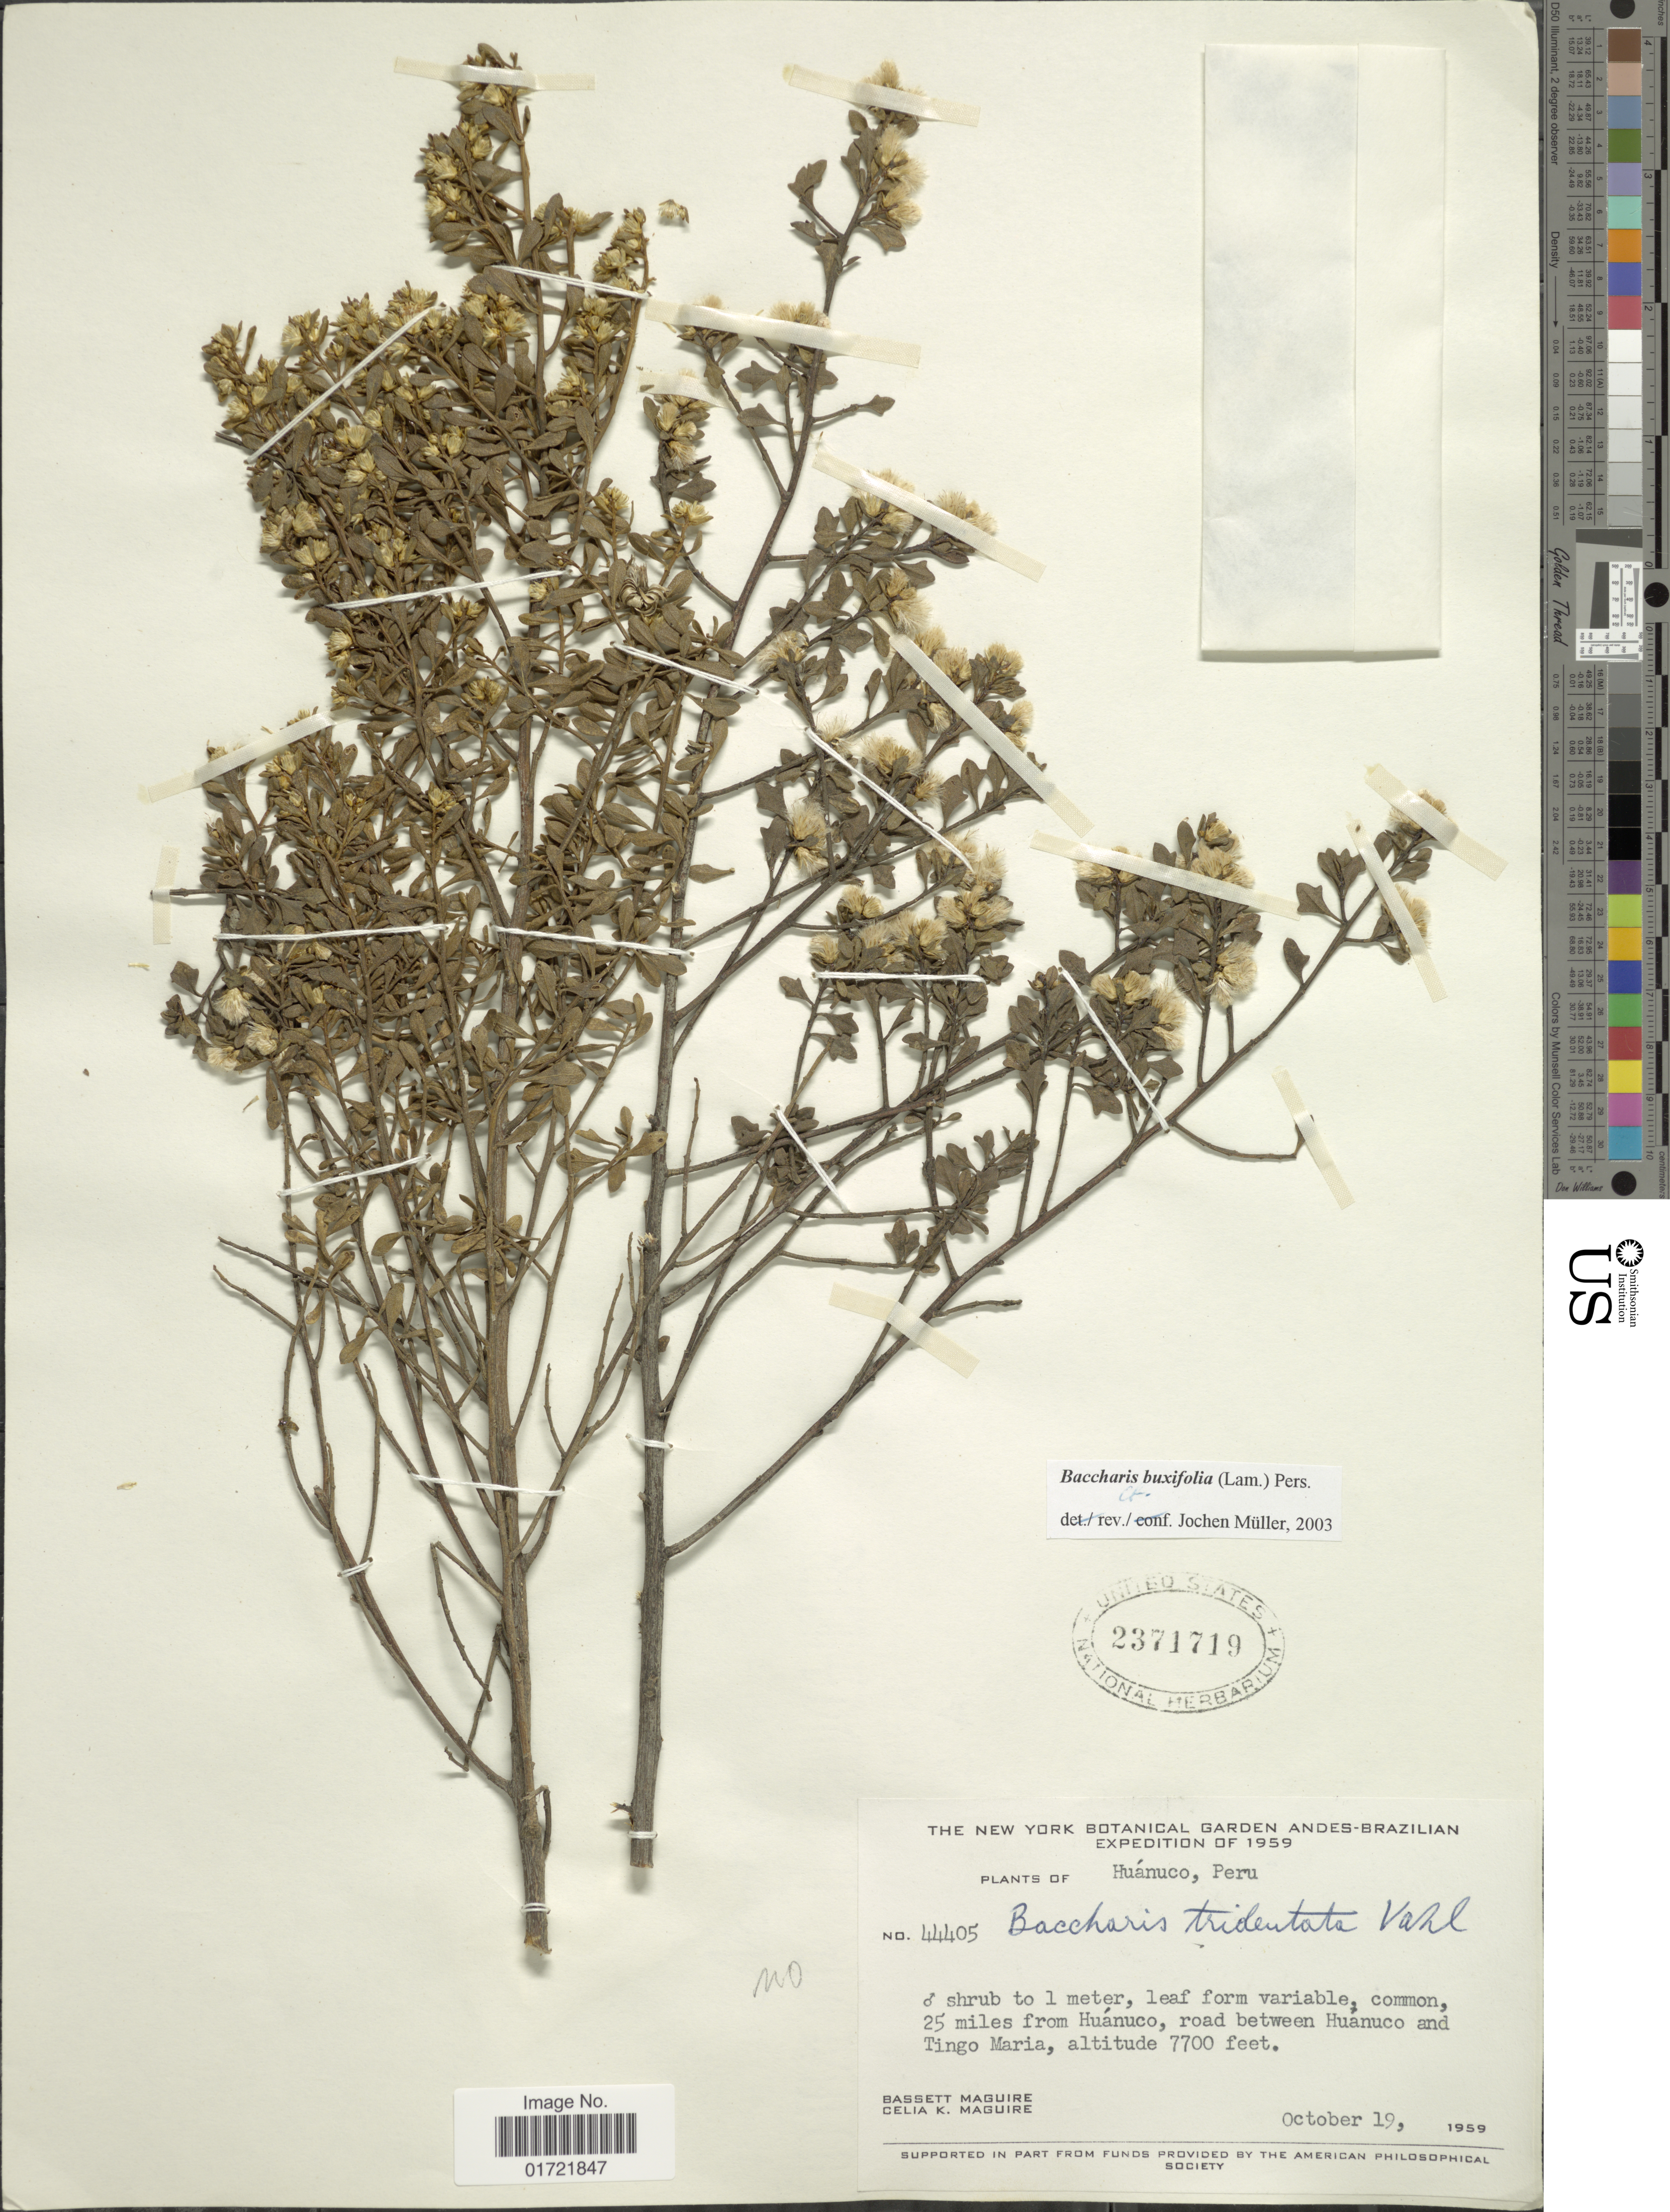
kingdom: Plantae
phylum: Tracheophyta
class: Magnoliopsida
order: Asterales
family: Asteraceae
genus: Baccharis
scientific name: Baccharis buxifolia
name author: (Lam.) Pers.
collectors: B. Maguire & C. K. Maguire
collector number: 44405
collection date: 1959-10-19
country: Peru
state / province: Huánuco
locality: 25 mile from Huánuo, road between Huánuco and Tingo Maria.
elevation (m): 2347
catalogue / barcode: US 2371719